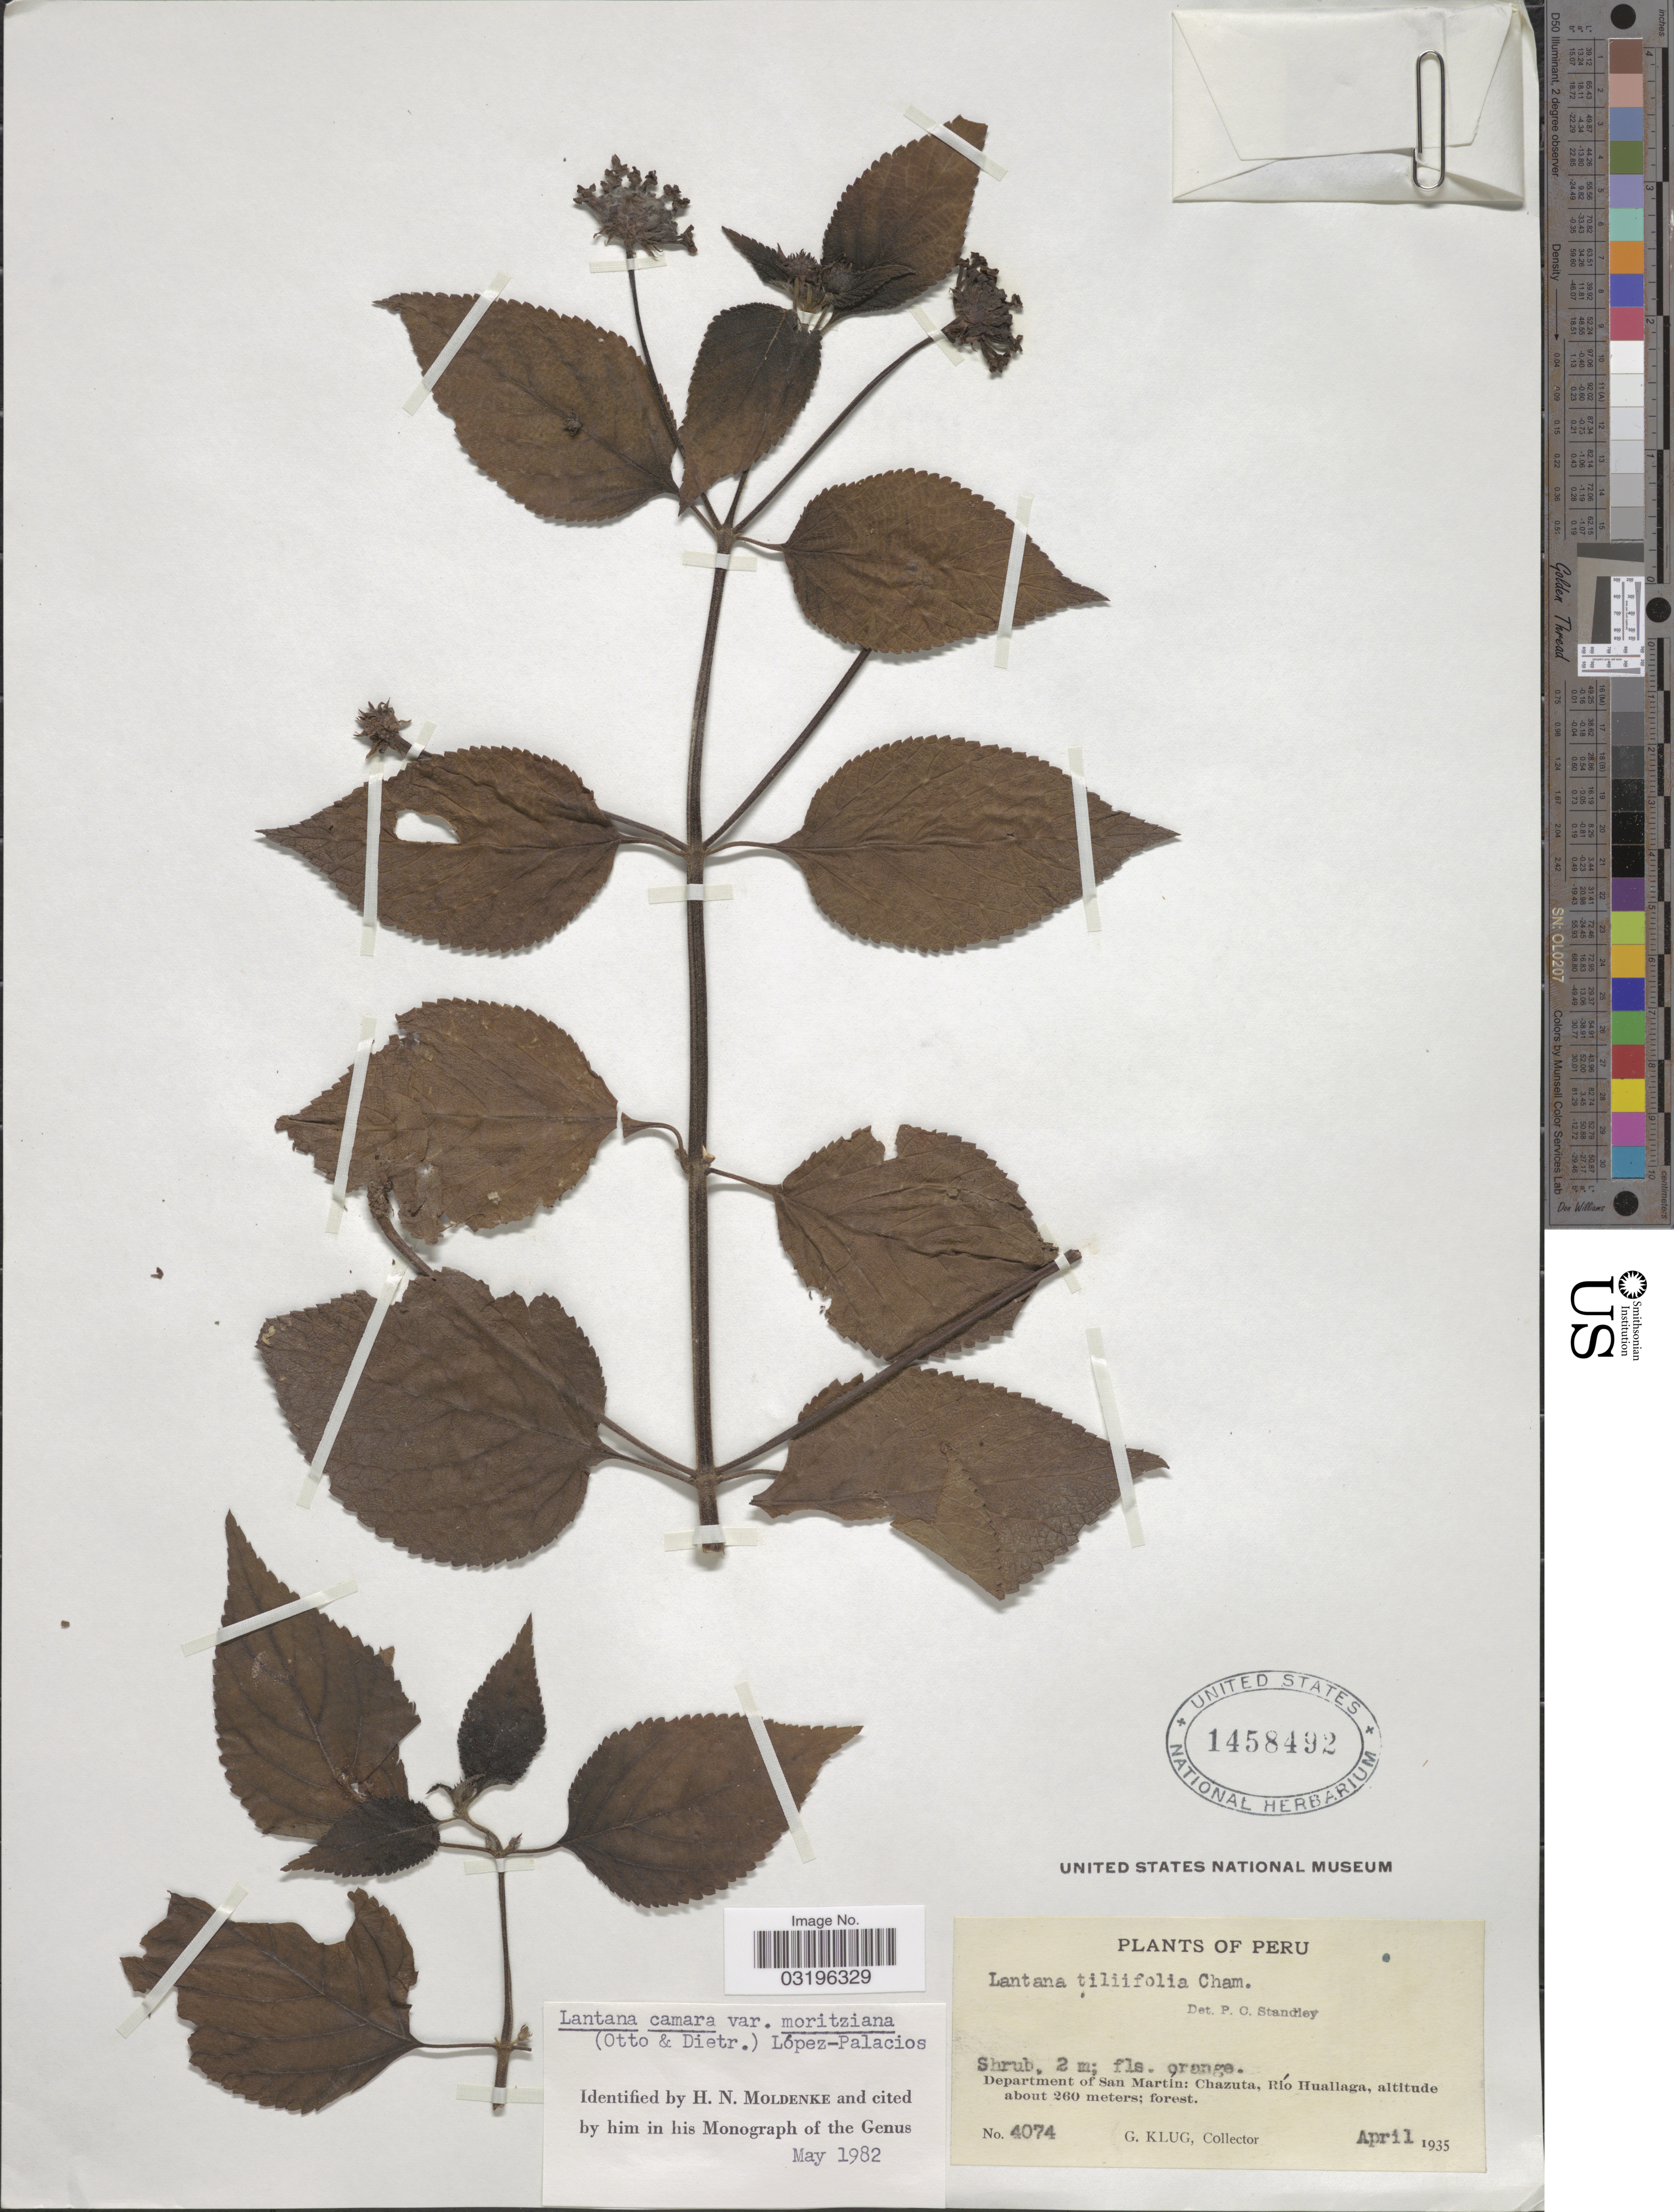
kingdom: Plantae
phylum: Tracheophyta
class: Magnoliopsida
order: Lamiales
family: Verbenaceae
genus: Lantana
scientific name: Lantana camara var. moritziana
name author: (Otto & A. Dietr.) López-Pal.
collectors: G. Klug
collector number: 4074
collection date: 1935-04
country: Peru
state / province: San Martín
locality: Department of San Martín: Chazuta, Río Huallaga.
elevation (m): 260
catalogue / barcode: US 1458492